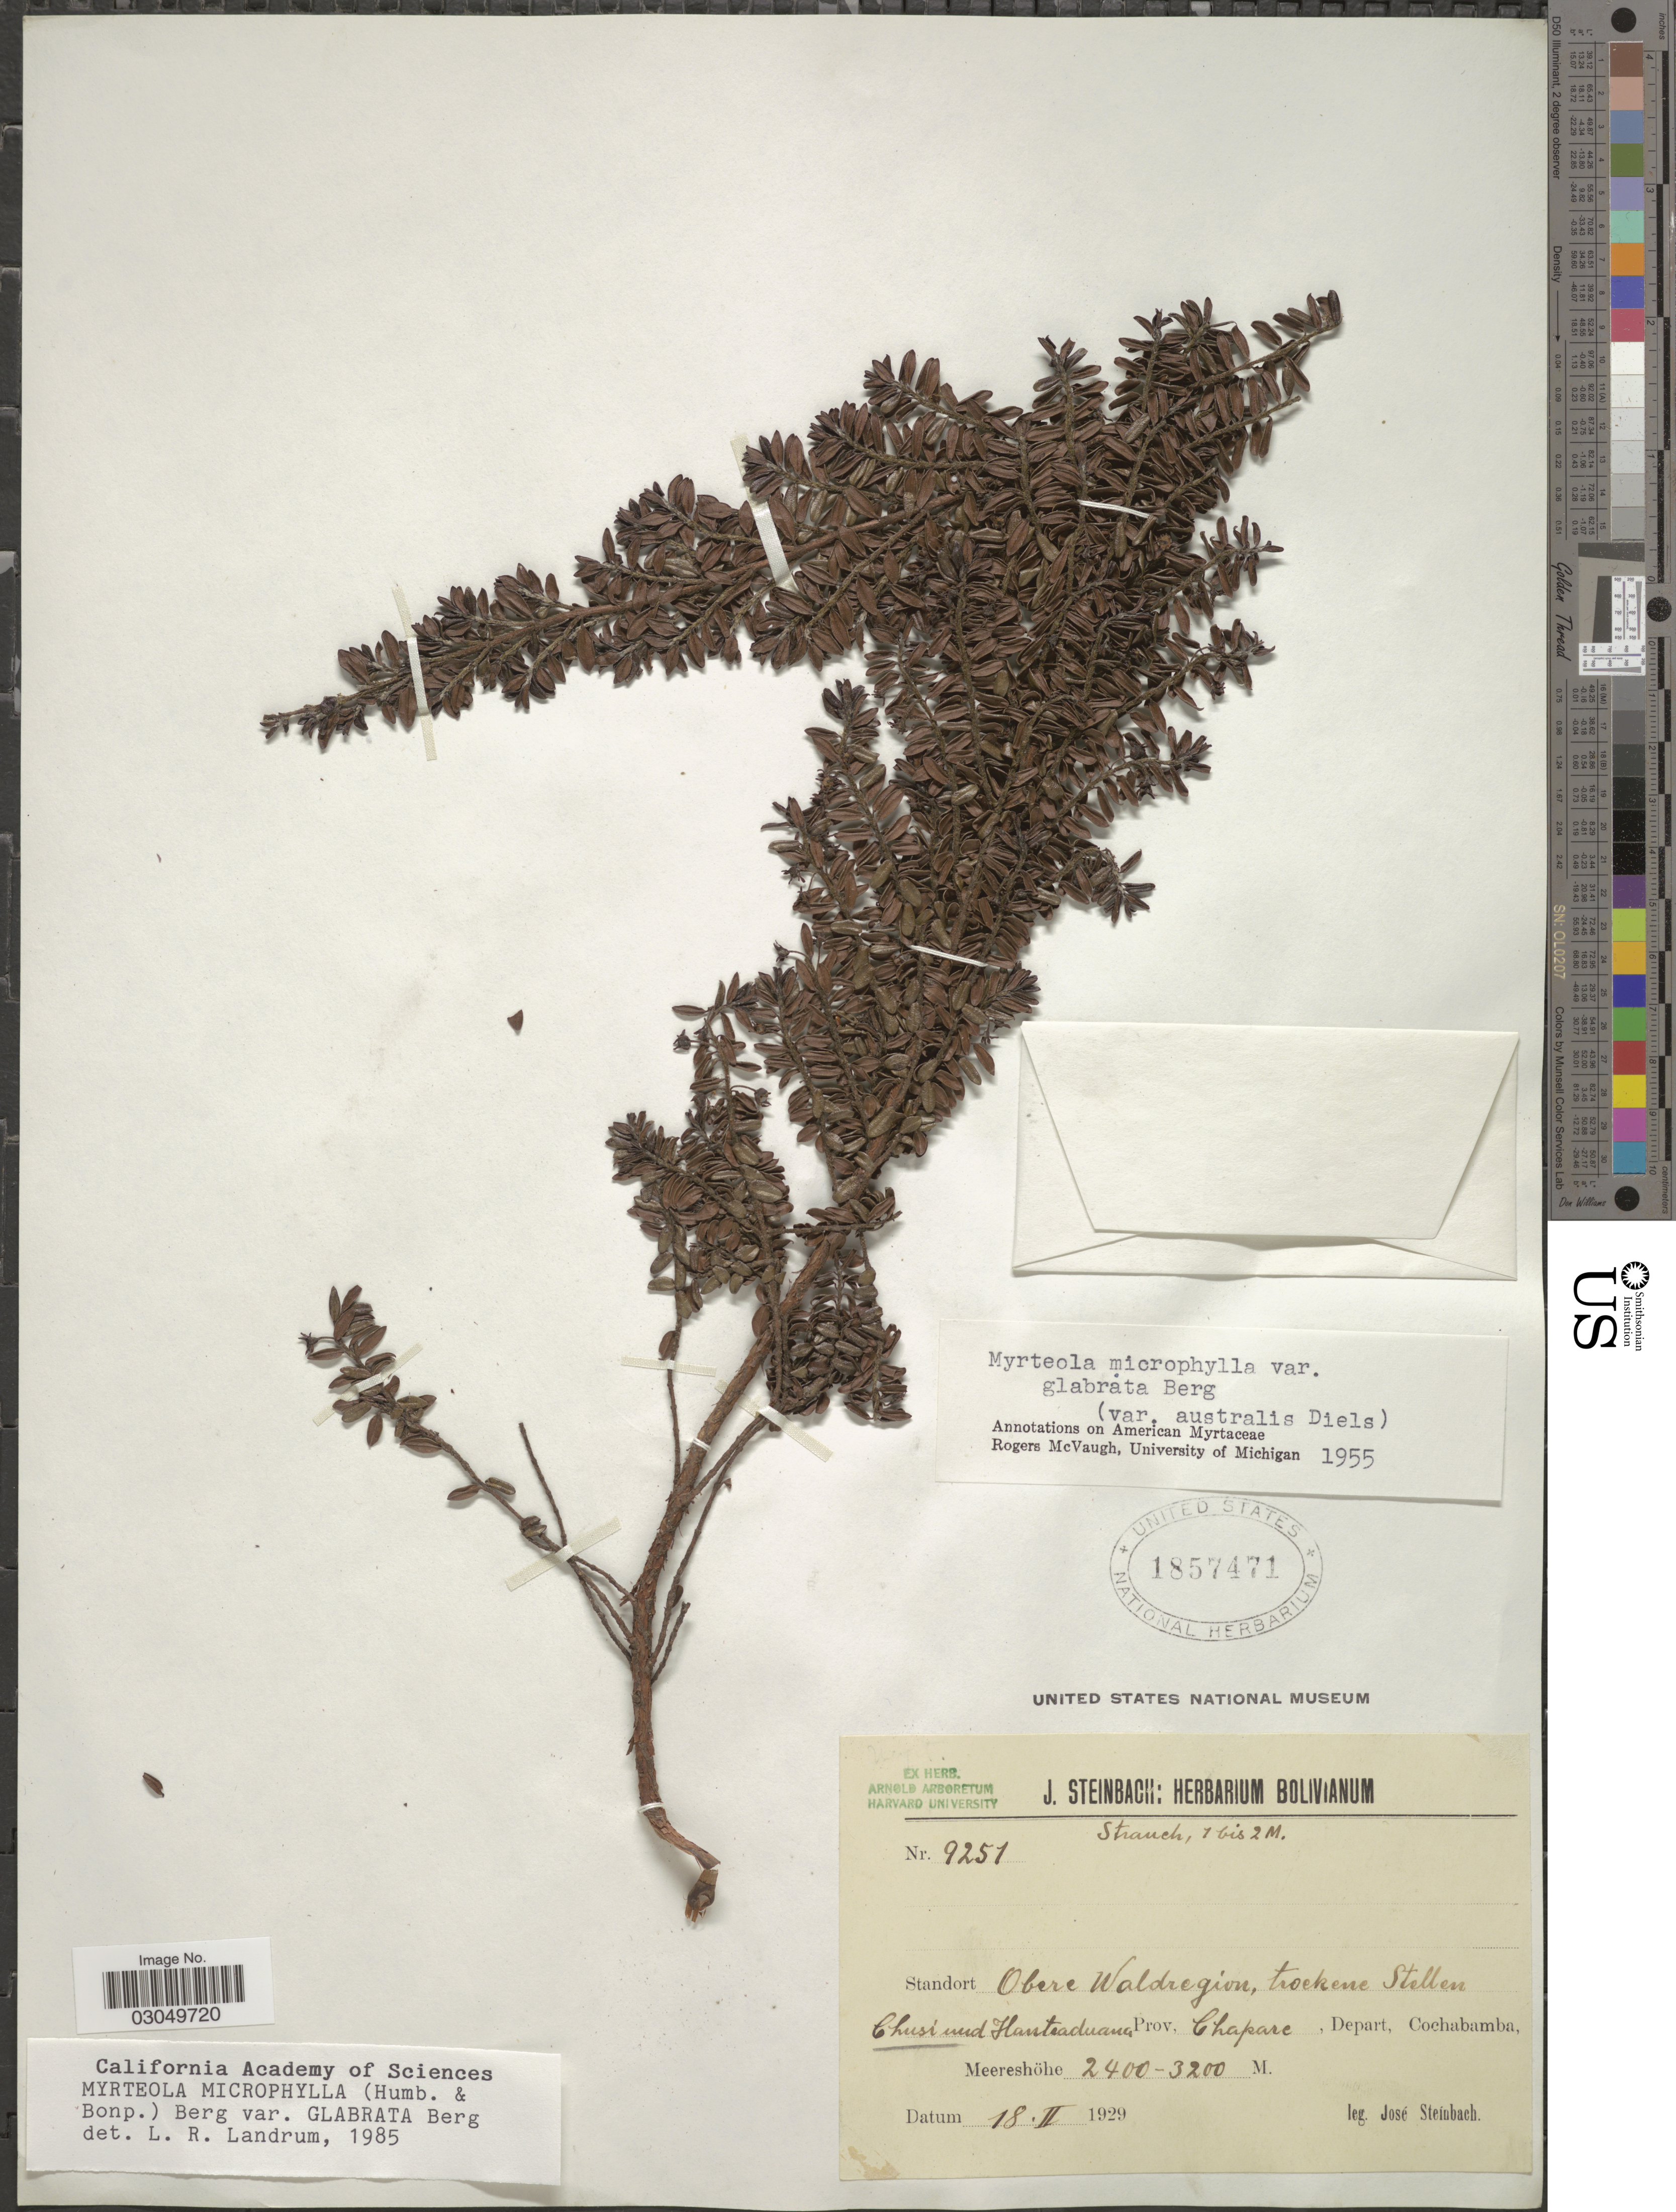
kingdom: Plantae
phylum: Tracheophyta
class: Magnoliopsida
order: Myrtales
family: Myrtaceae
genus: Myrteola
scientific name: Myrteola microphylla var. glabrata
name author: O. Berg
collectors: J. Steinbach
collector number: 9251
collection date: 1929-02-28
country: Bolivia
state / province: Cochabamba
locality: Prov. Chapare, Depart. Cochabamba.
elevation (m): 2400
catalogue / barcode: US 1857471